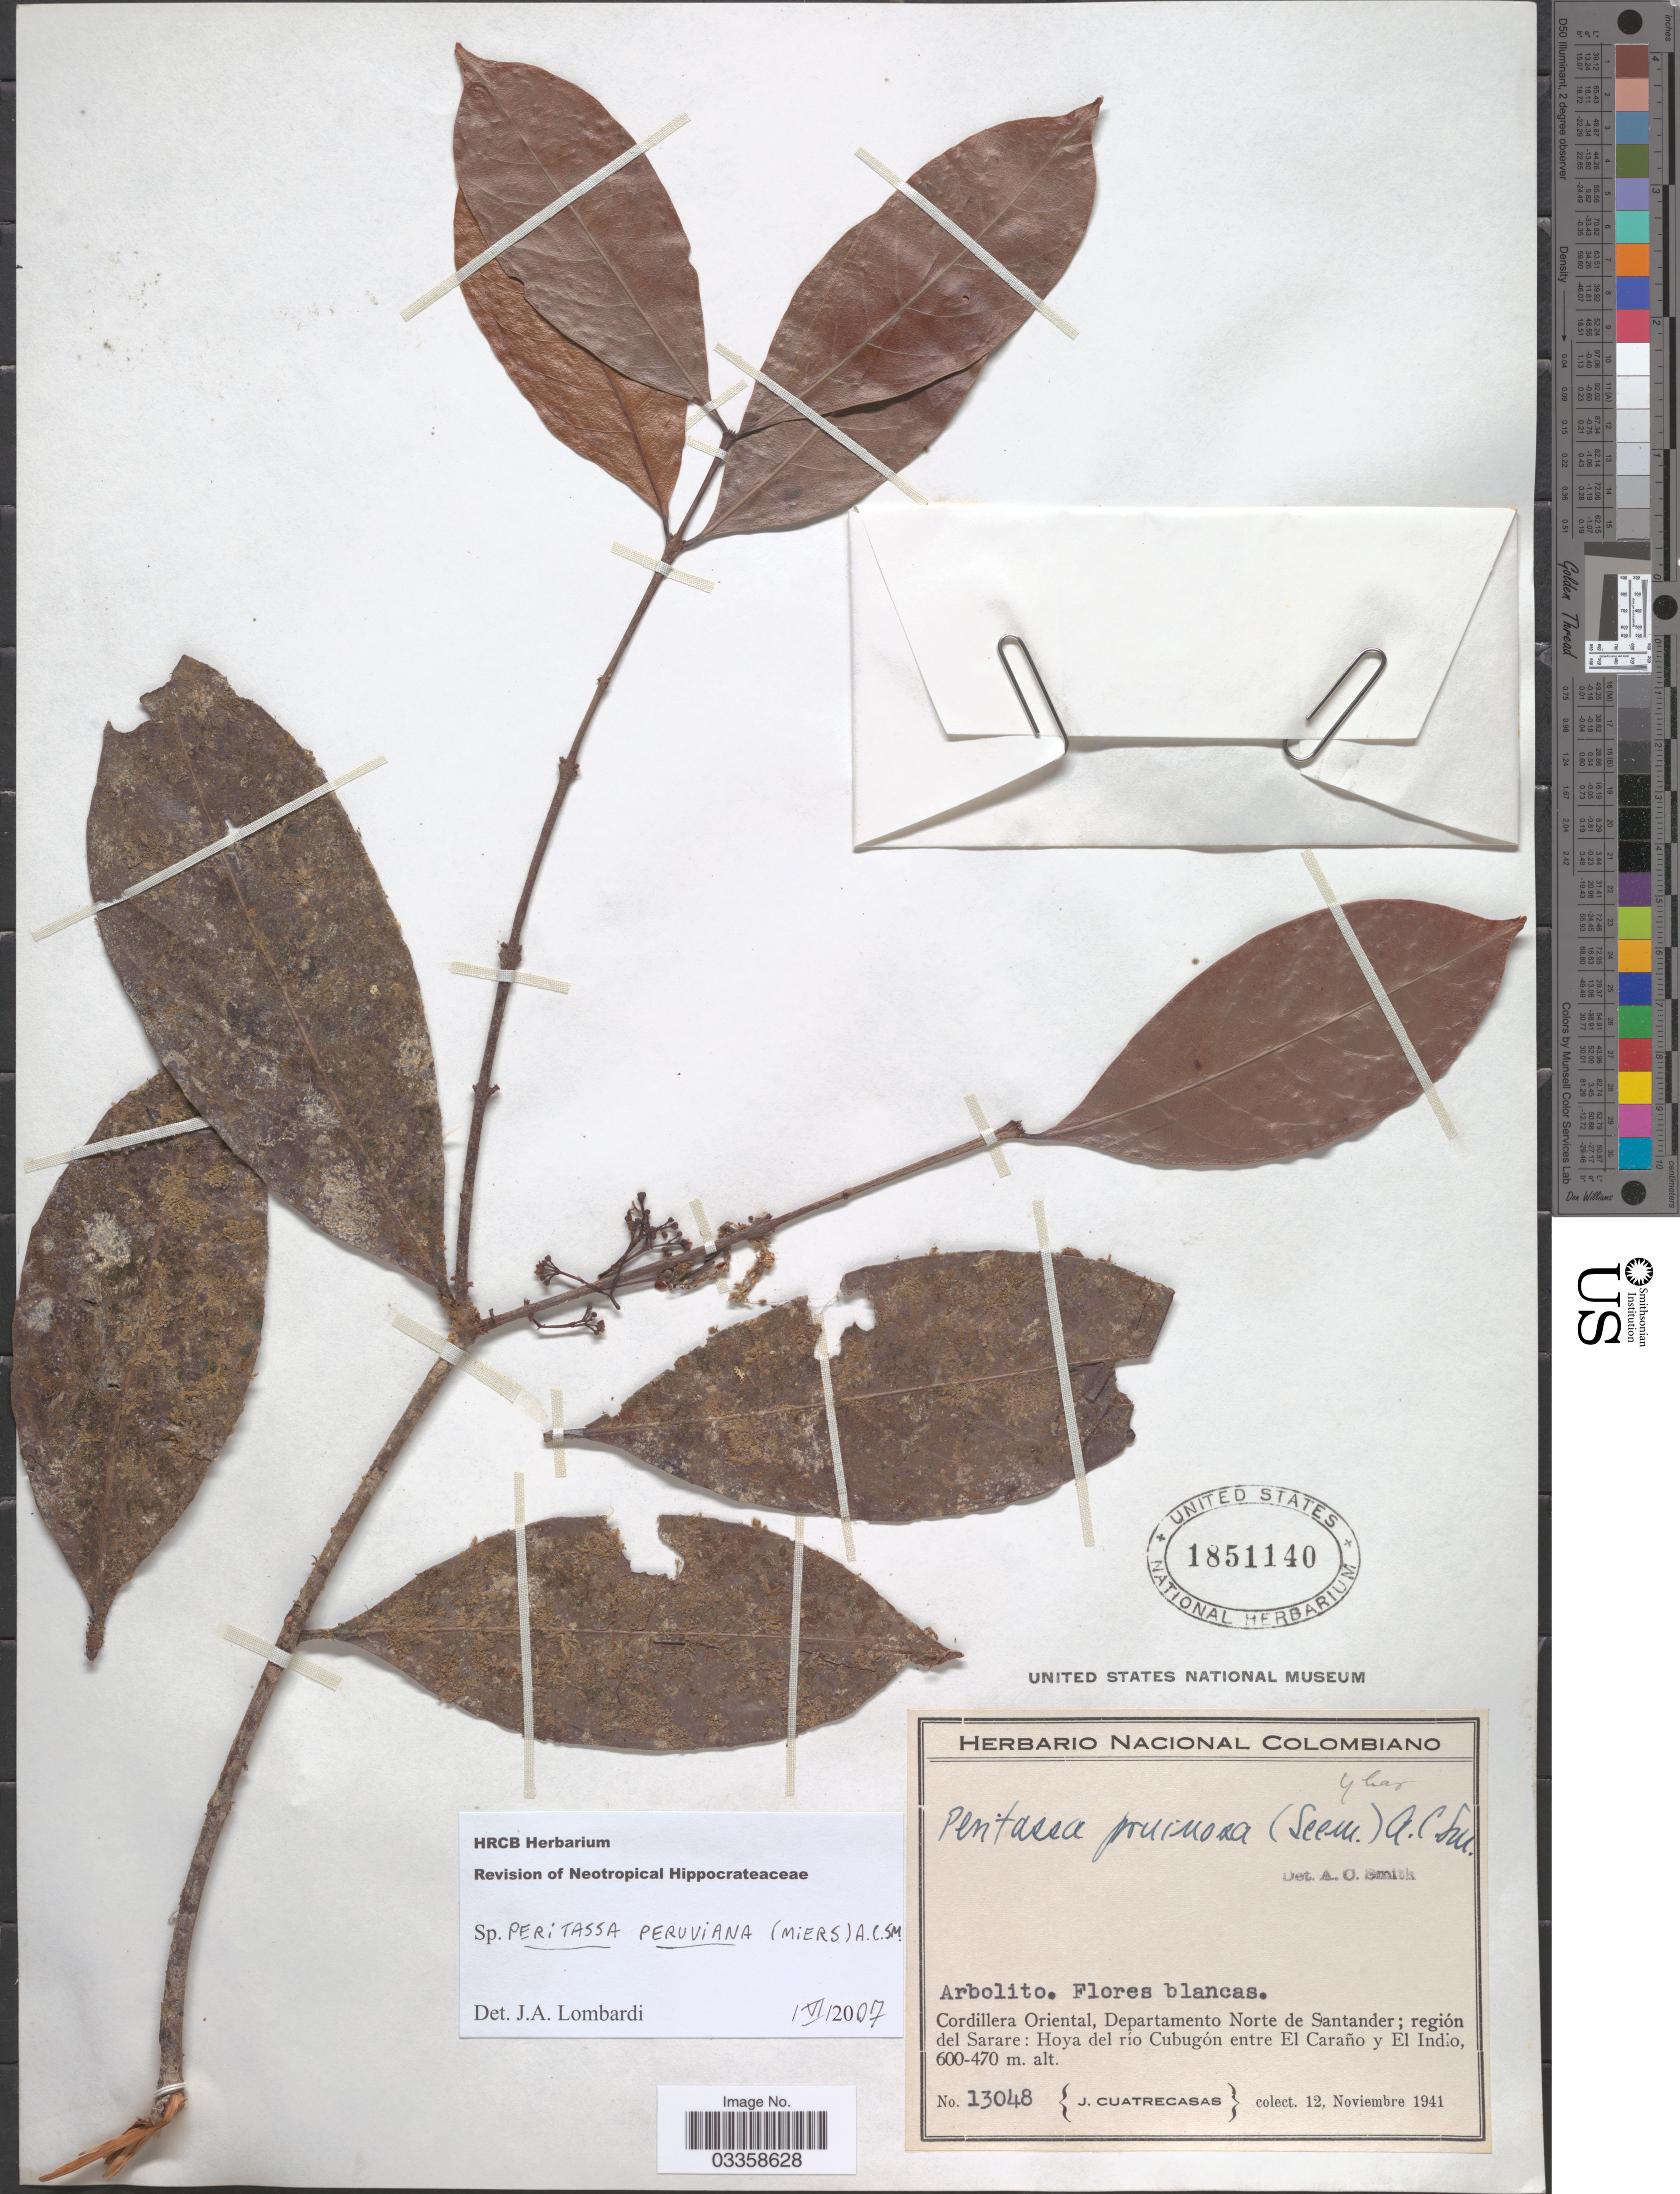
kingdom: Plantae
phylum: Tracheophyta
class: Magnoliopsida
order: Celastrales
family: Celastraceae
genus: Peritassa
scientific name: Peritassa peruviana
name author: (Miers) A.C. Sm.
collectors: J. Cuatrecasas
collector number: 13048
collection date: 1941-11-12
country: Colombia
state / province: Norte de Santander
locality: Cordillera Oriental, Departamento Norte de Santander; región del Sarare: Hoya del río Cubugón entre El Caraño y El Indio.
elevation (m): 470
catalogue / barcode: US 1851140